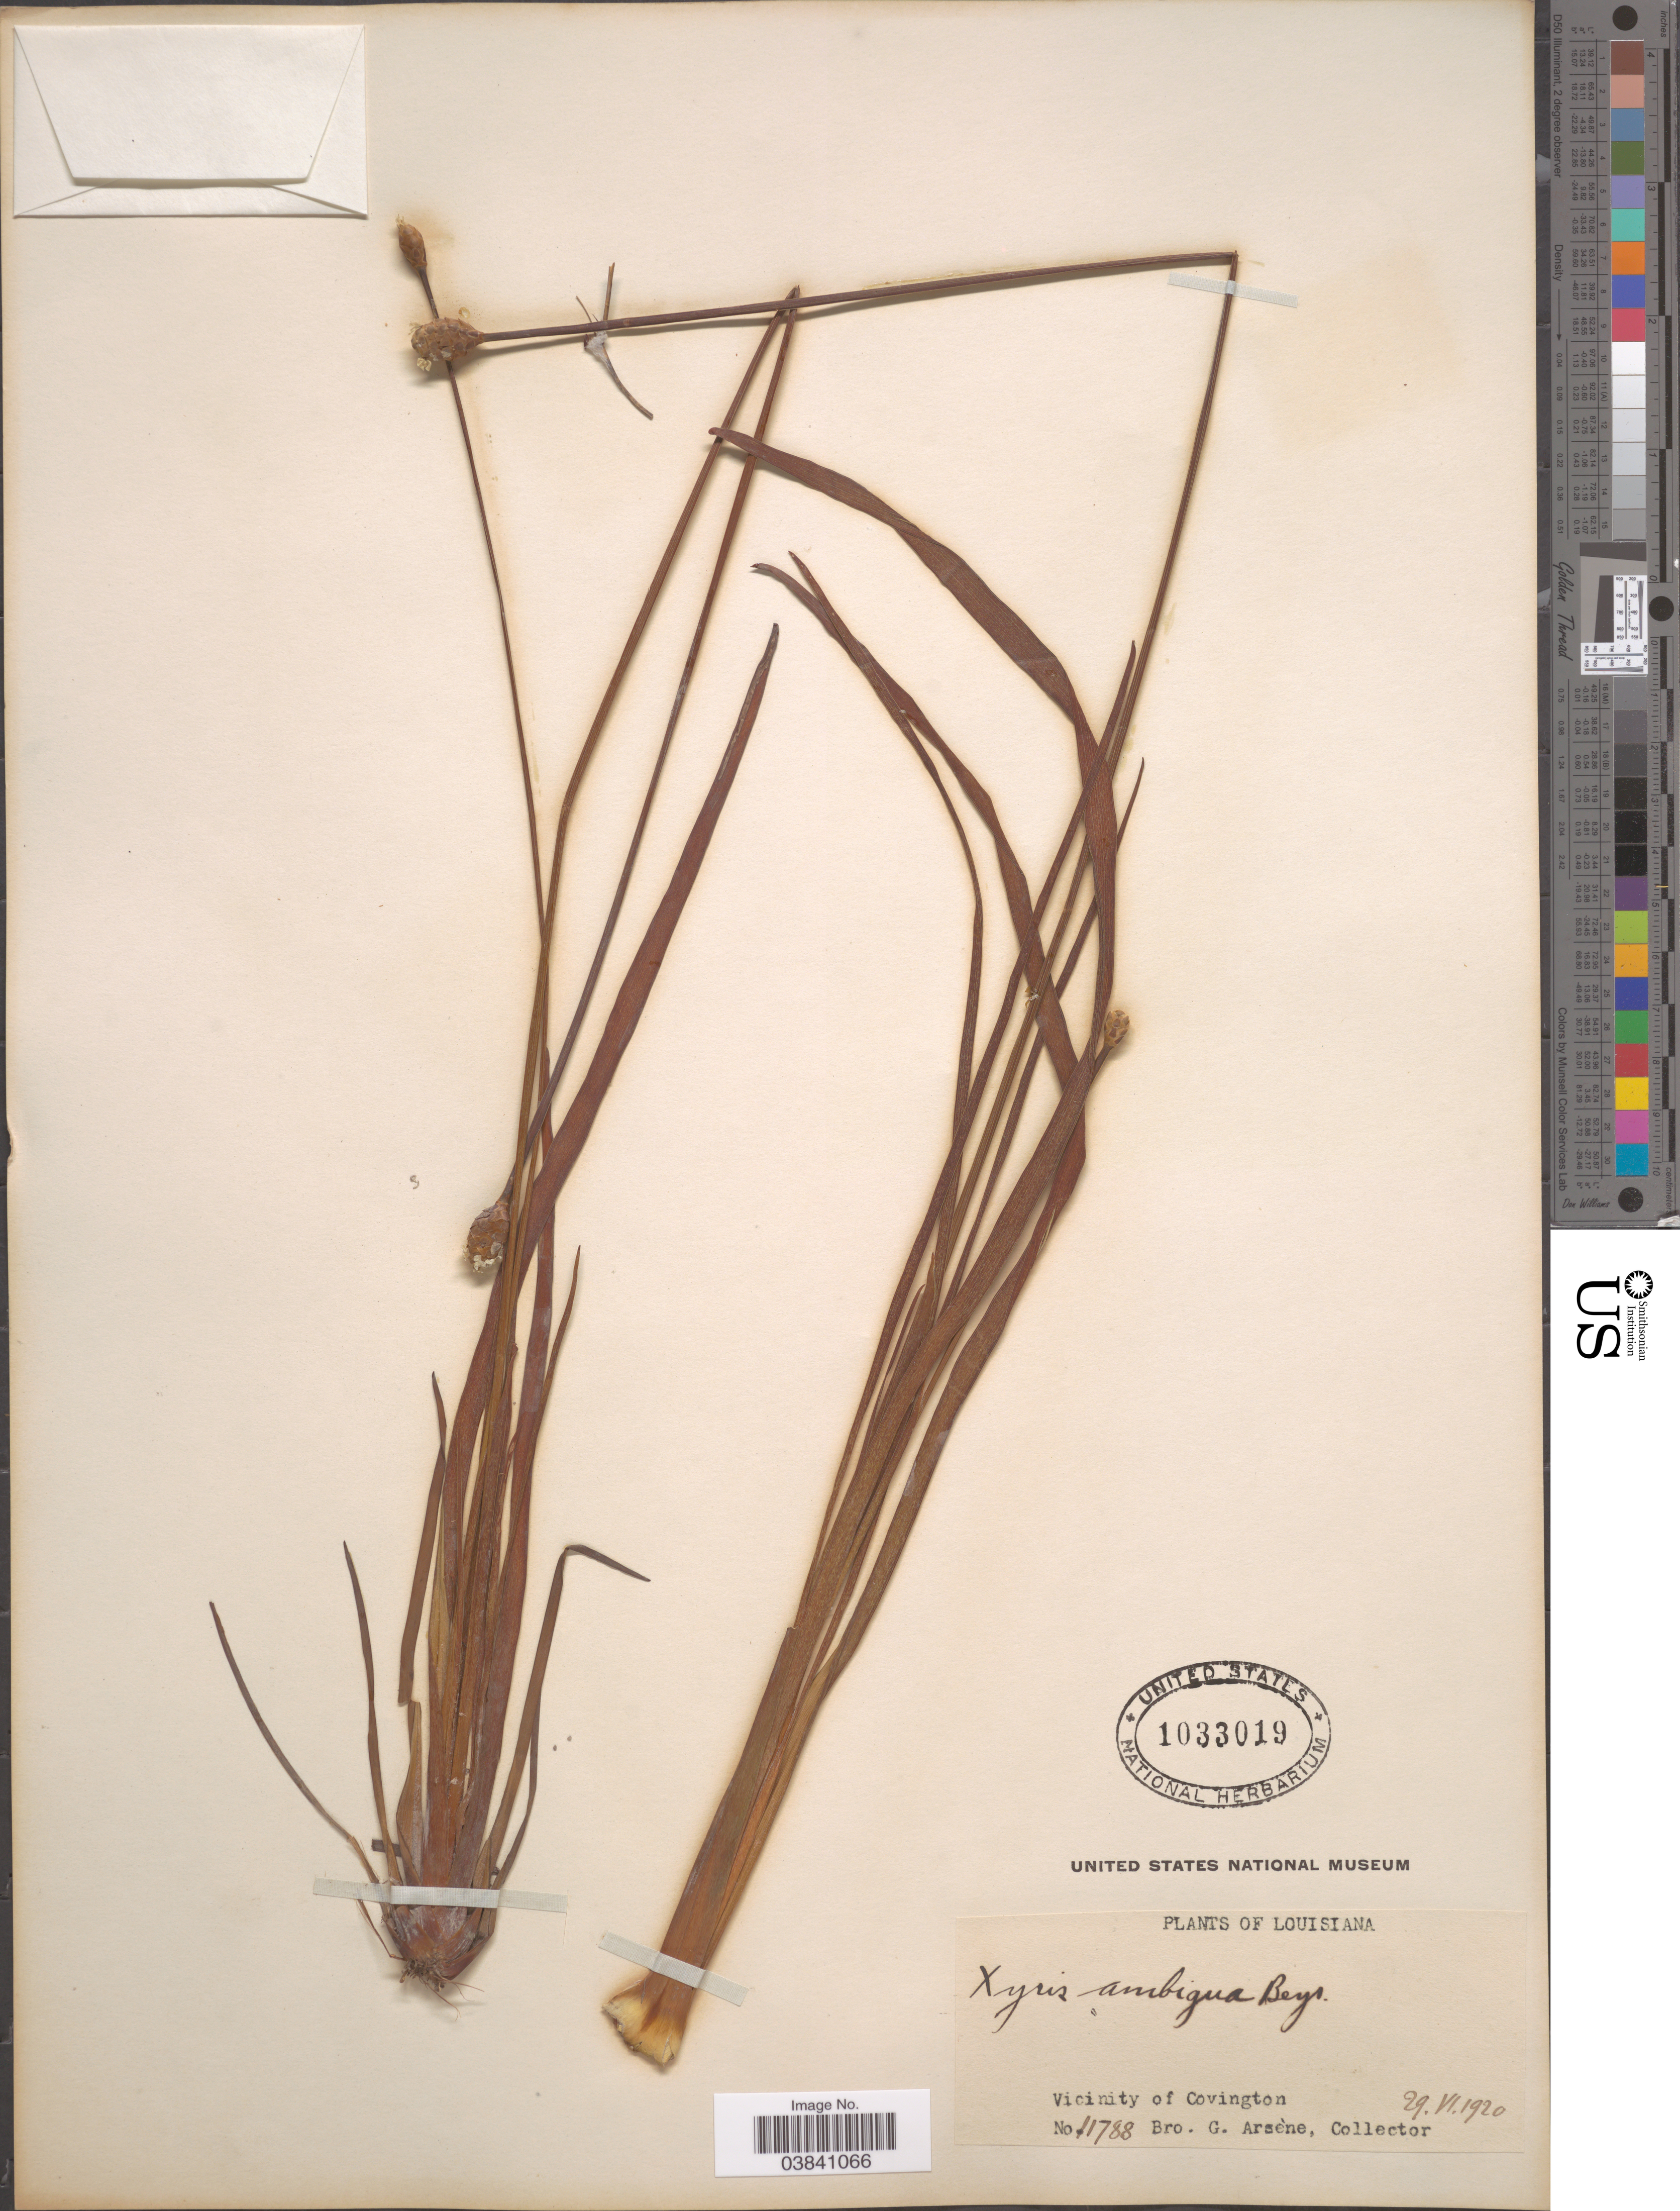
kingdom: Plantae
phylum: Tracheophyta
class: Liliopsida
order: Poales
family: Xyridaceae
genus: Xyris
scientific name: Xyris ambigua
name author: Beyr. ex Kunth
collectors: Bro. G. Arsène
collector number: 11788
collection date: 1920-06-29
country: United States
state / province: Louisiana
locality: Vicinity of Covington.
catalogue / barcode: US 1033019